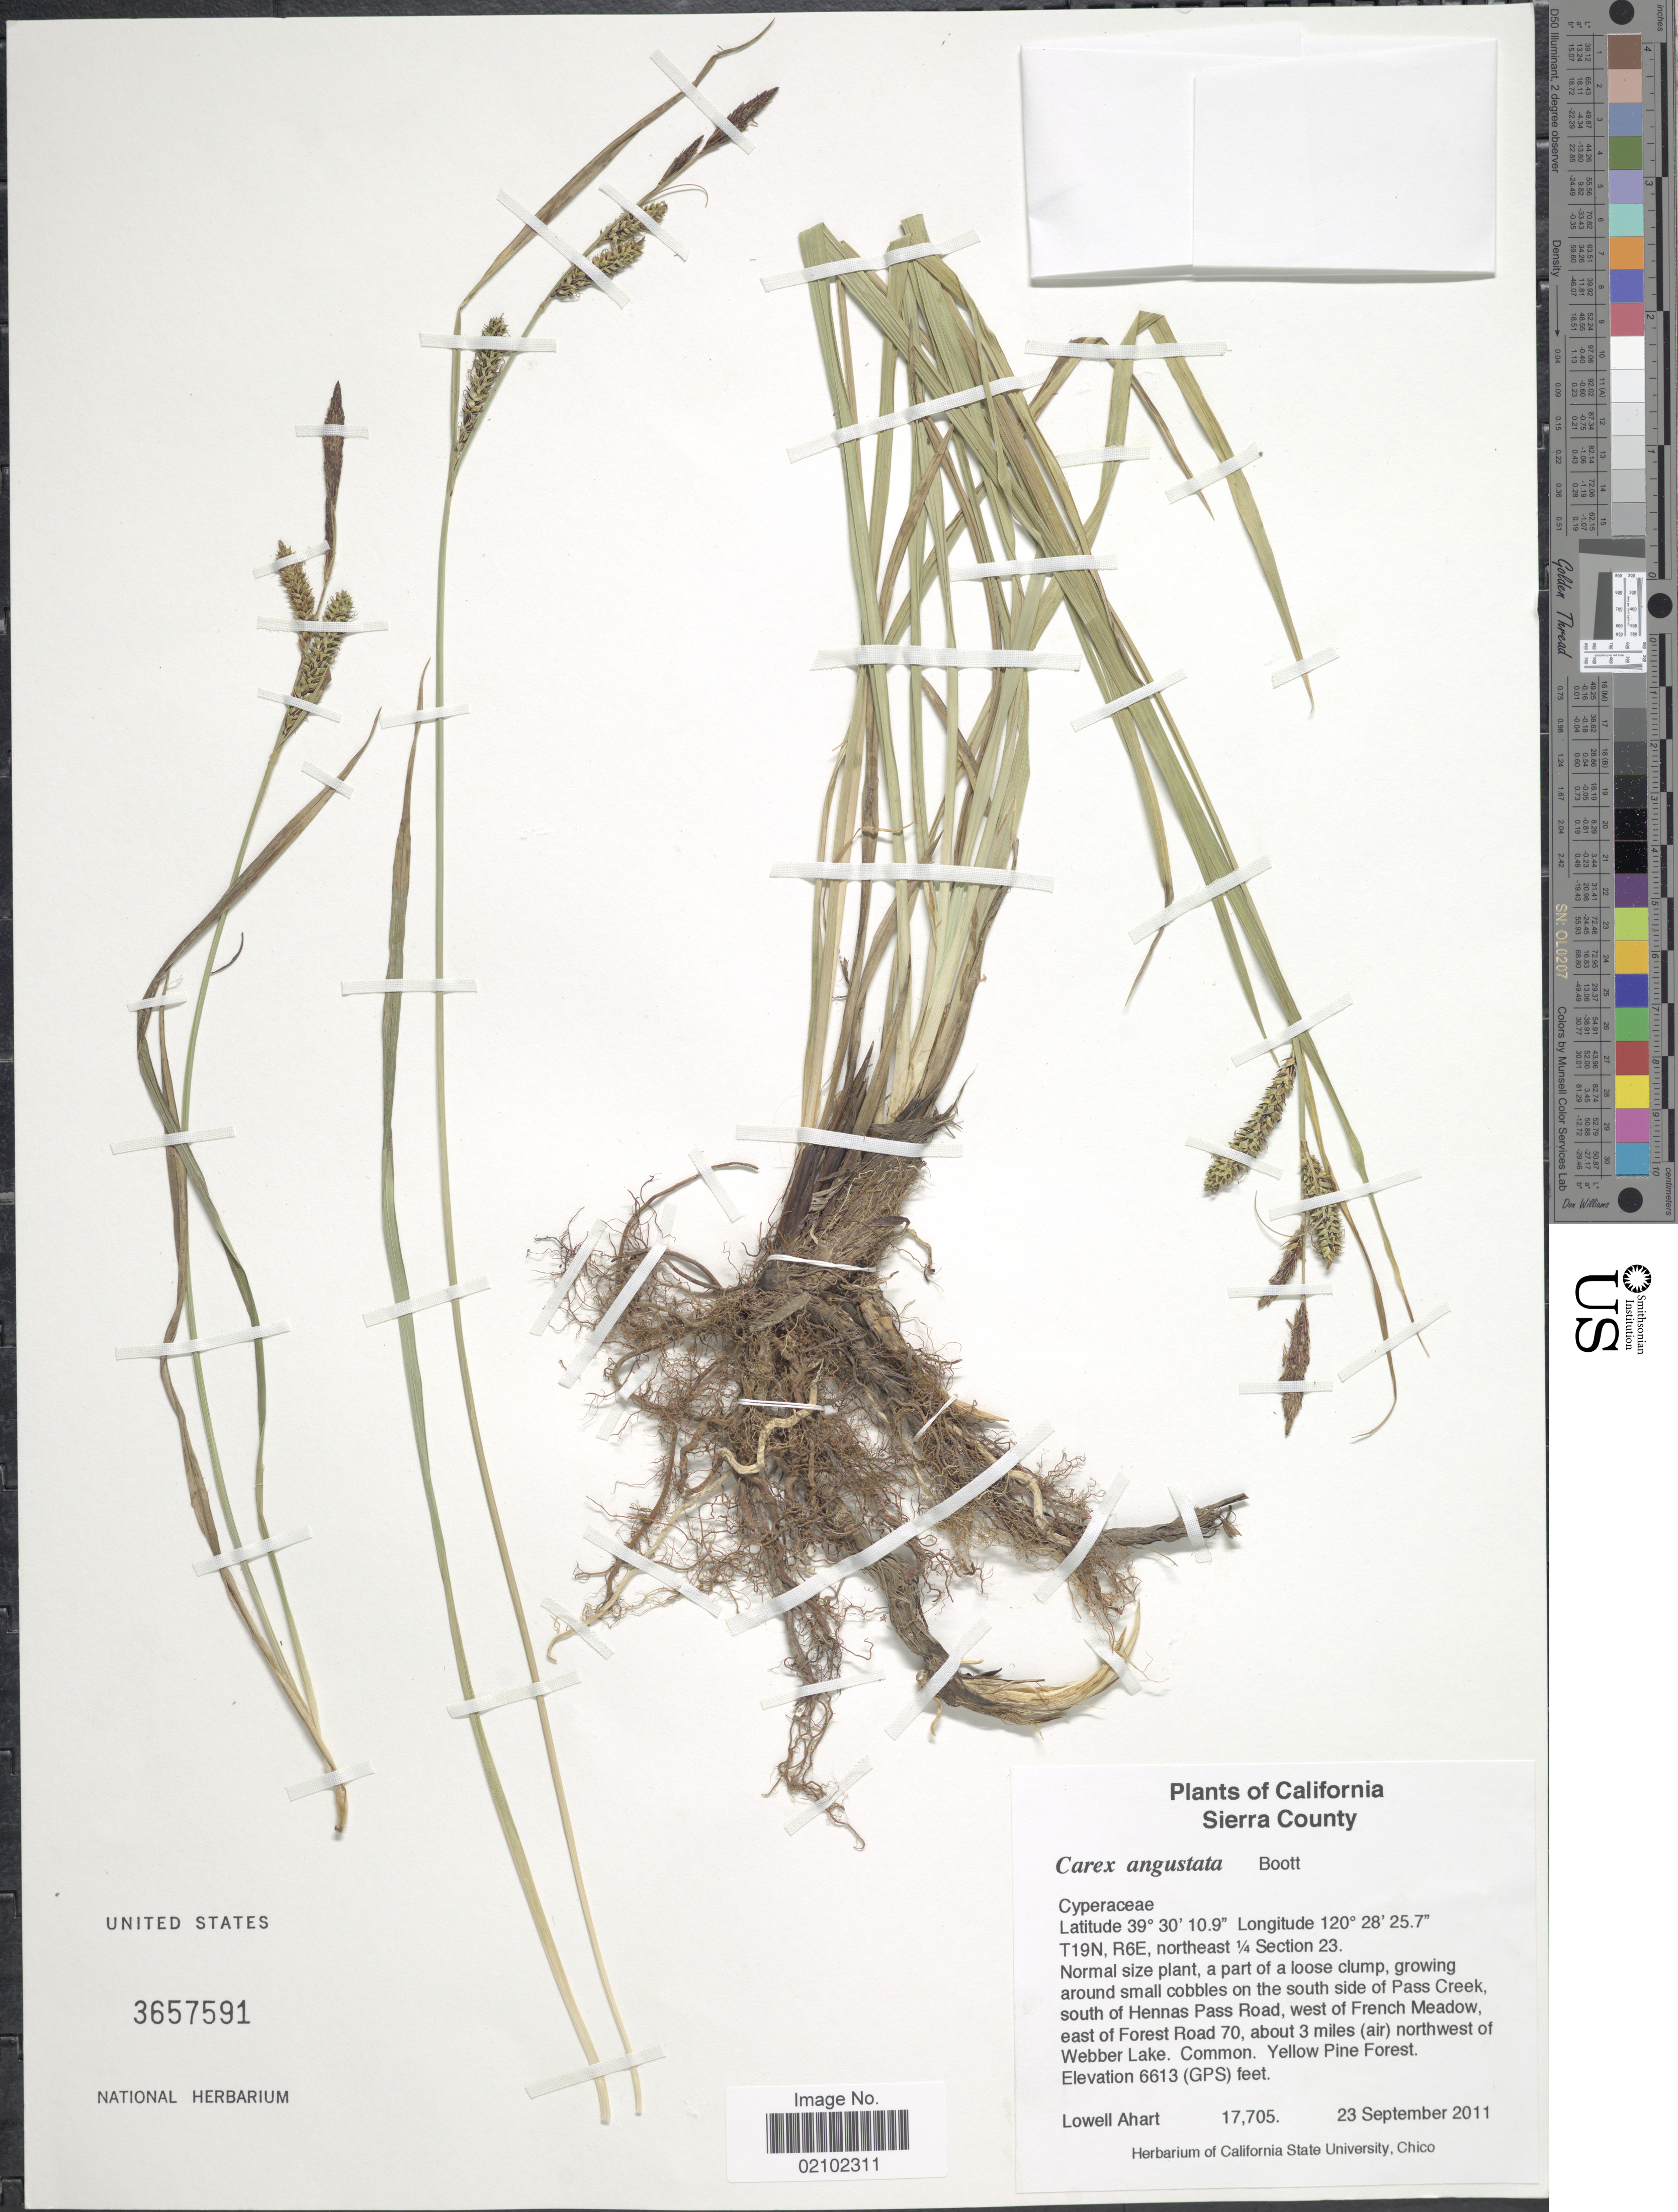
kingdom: Plantae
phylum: Tracheophyta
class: Liliopsida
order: Poales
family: Cyperaceae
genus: Carex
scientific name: Carex angustata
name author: Boott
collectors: L. Ahart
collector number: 17705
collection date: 2011-09-23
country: United States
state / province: California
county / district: Sierra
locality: Sierra County. T19N, R6E, northeast 1/4 Section 23. On the south side of Pass Creek, south of Hennas Pass Road, west of French Meadow, east of Forest Road 70, about 3 miles (air) northwest of Webber Lake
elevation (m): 2016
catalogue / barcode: US 3657591